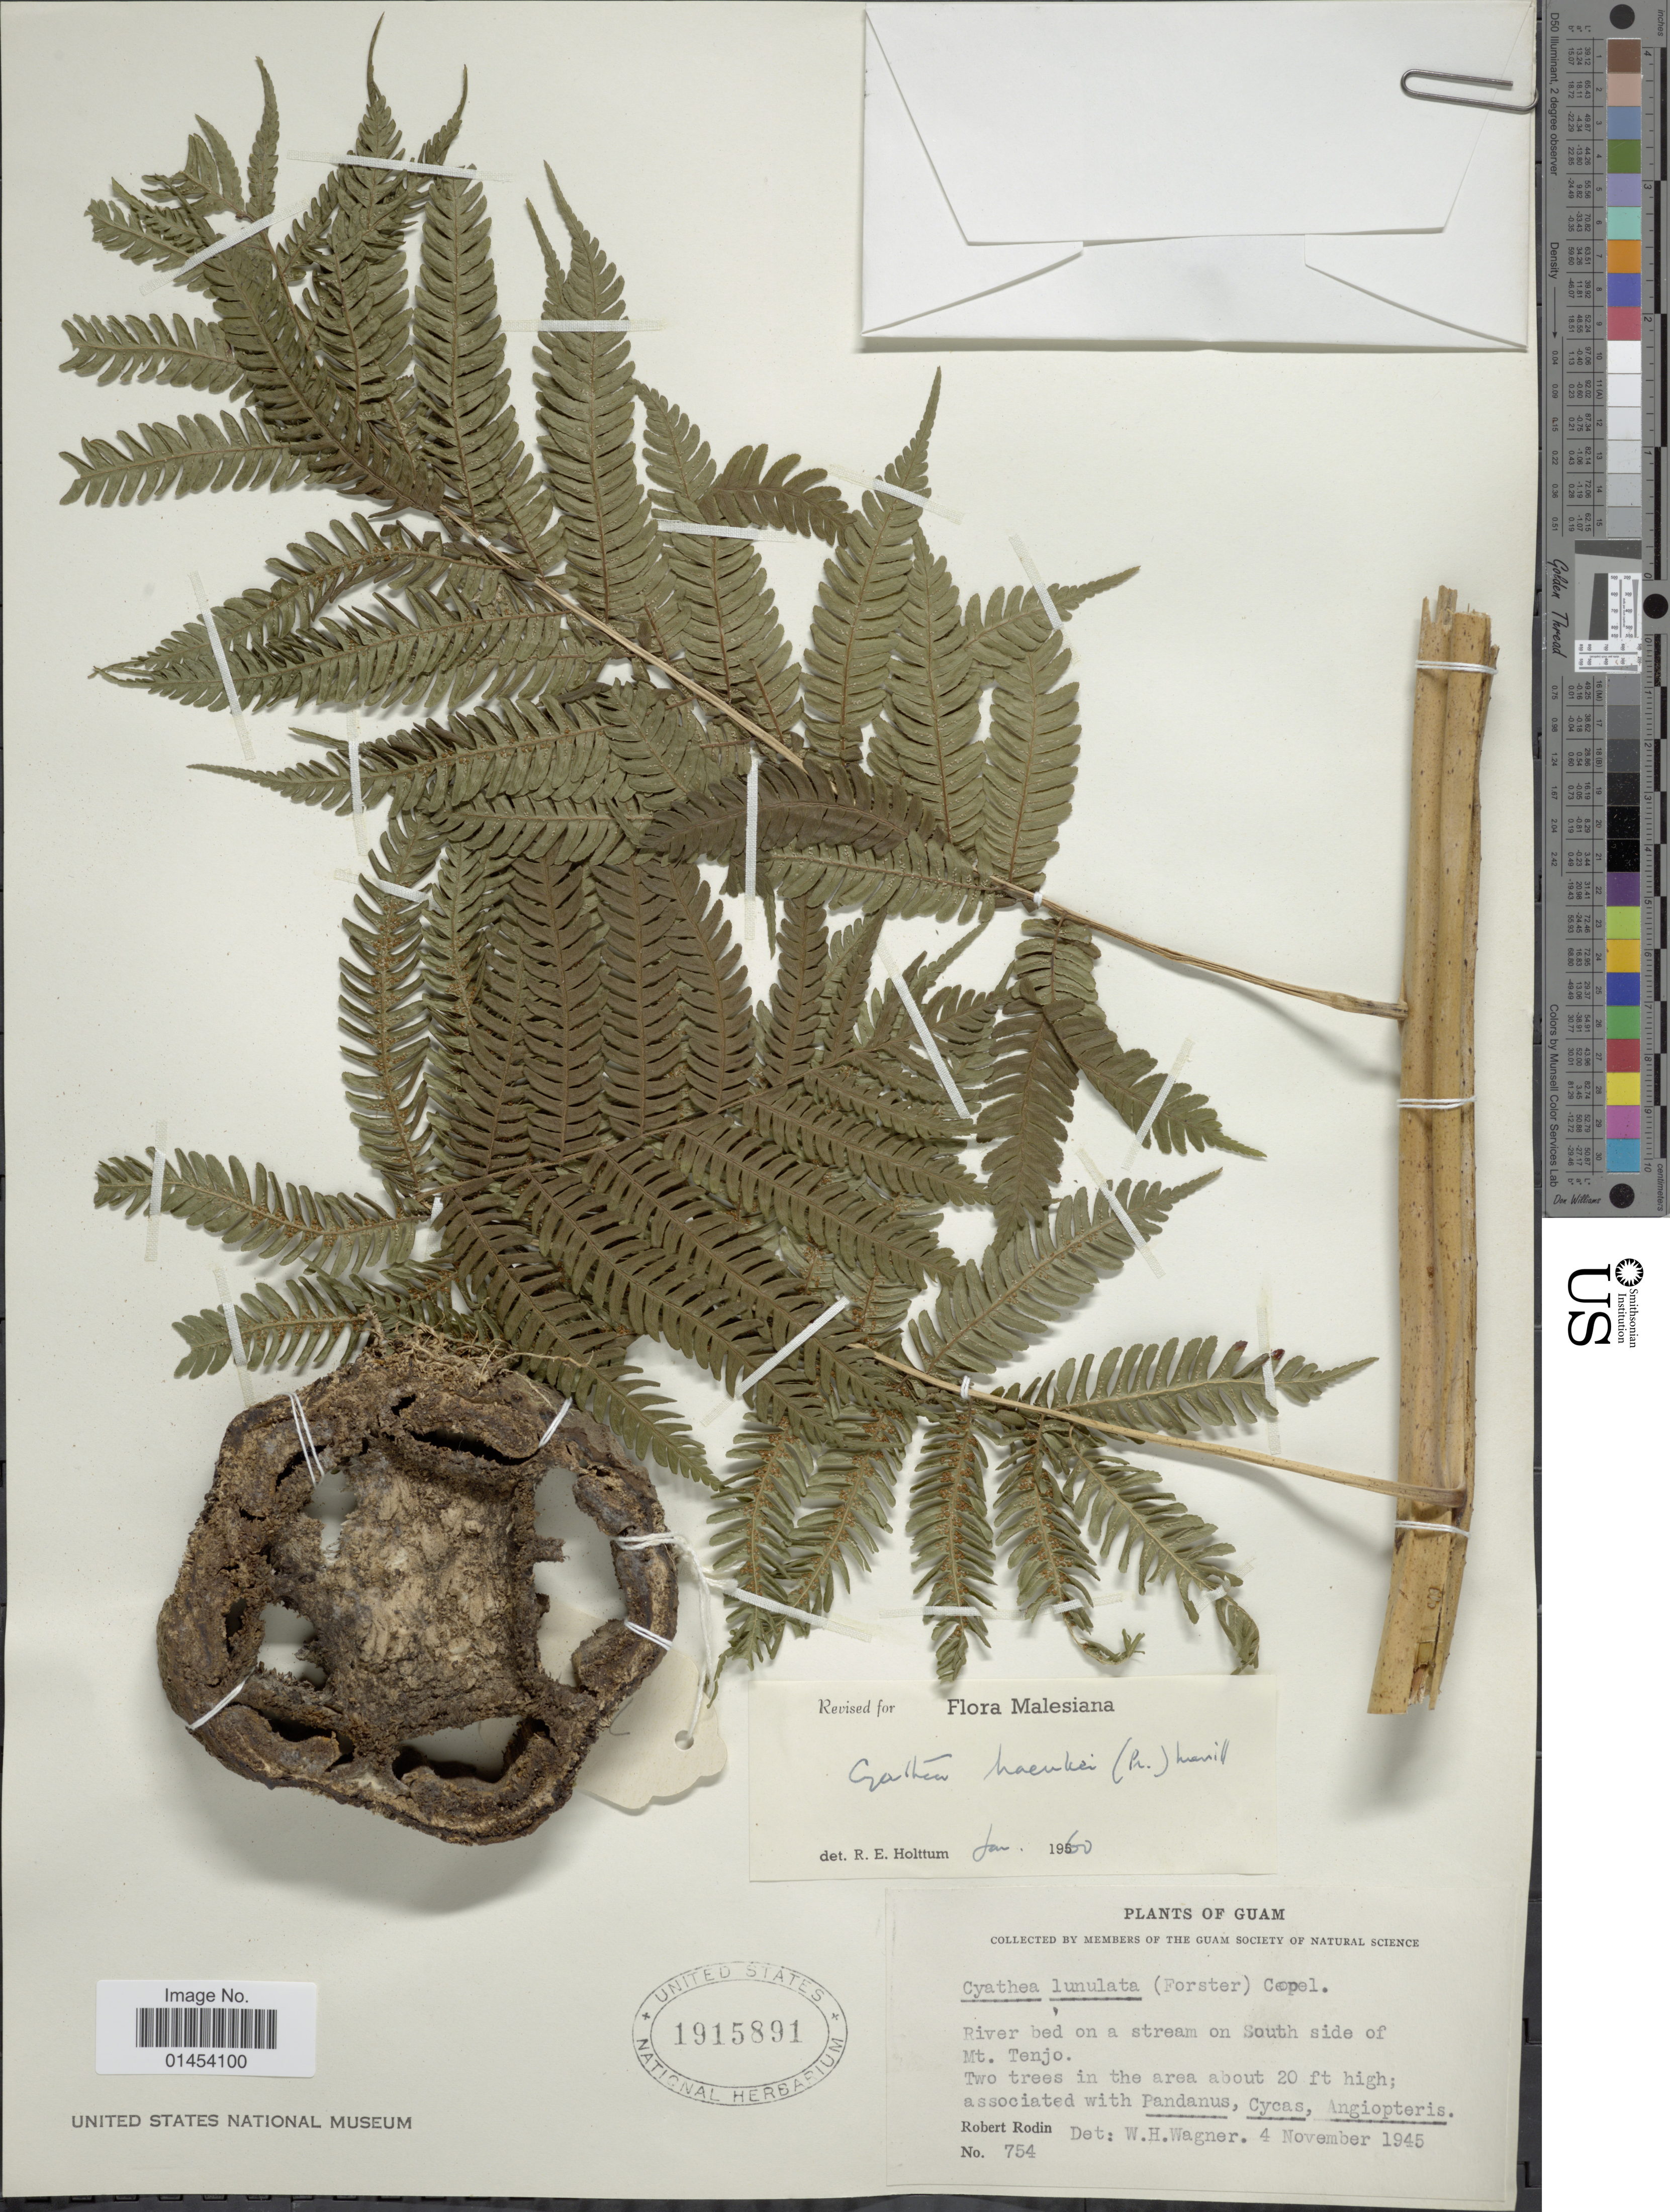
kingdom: Plantae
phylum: Tracheophyta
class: Polypodiopsida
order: Cyatheales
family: Cyatheaceae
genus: Cyathea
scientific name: Cyathea lunulata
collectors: R. Rodin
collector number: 754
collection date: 1945-11-04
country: Guam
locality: River bed on a stream on South side of Mt. Tenjo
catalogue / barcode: US 1915891